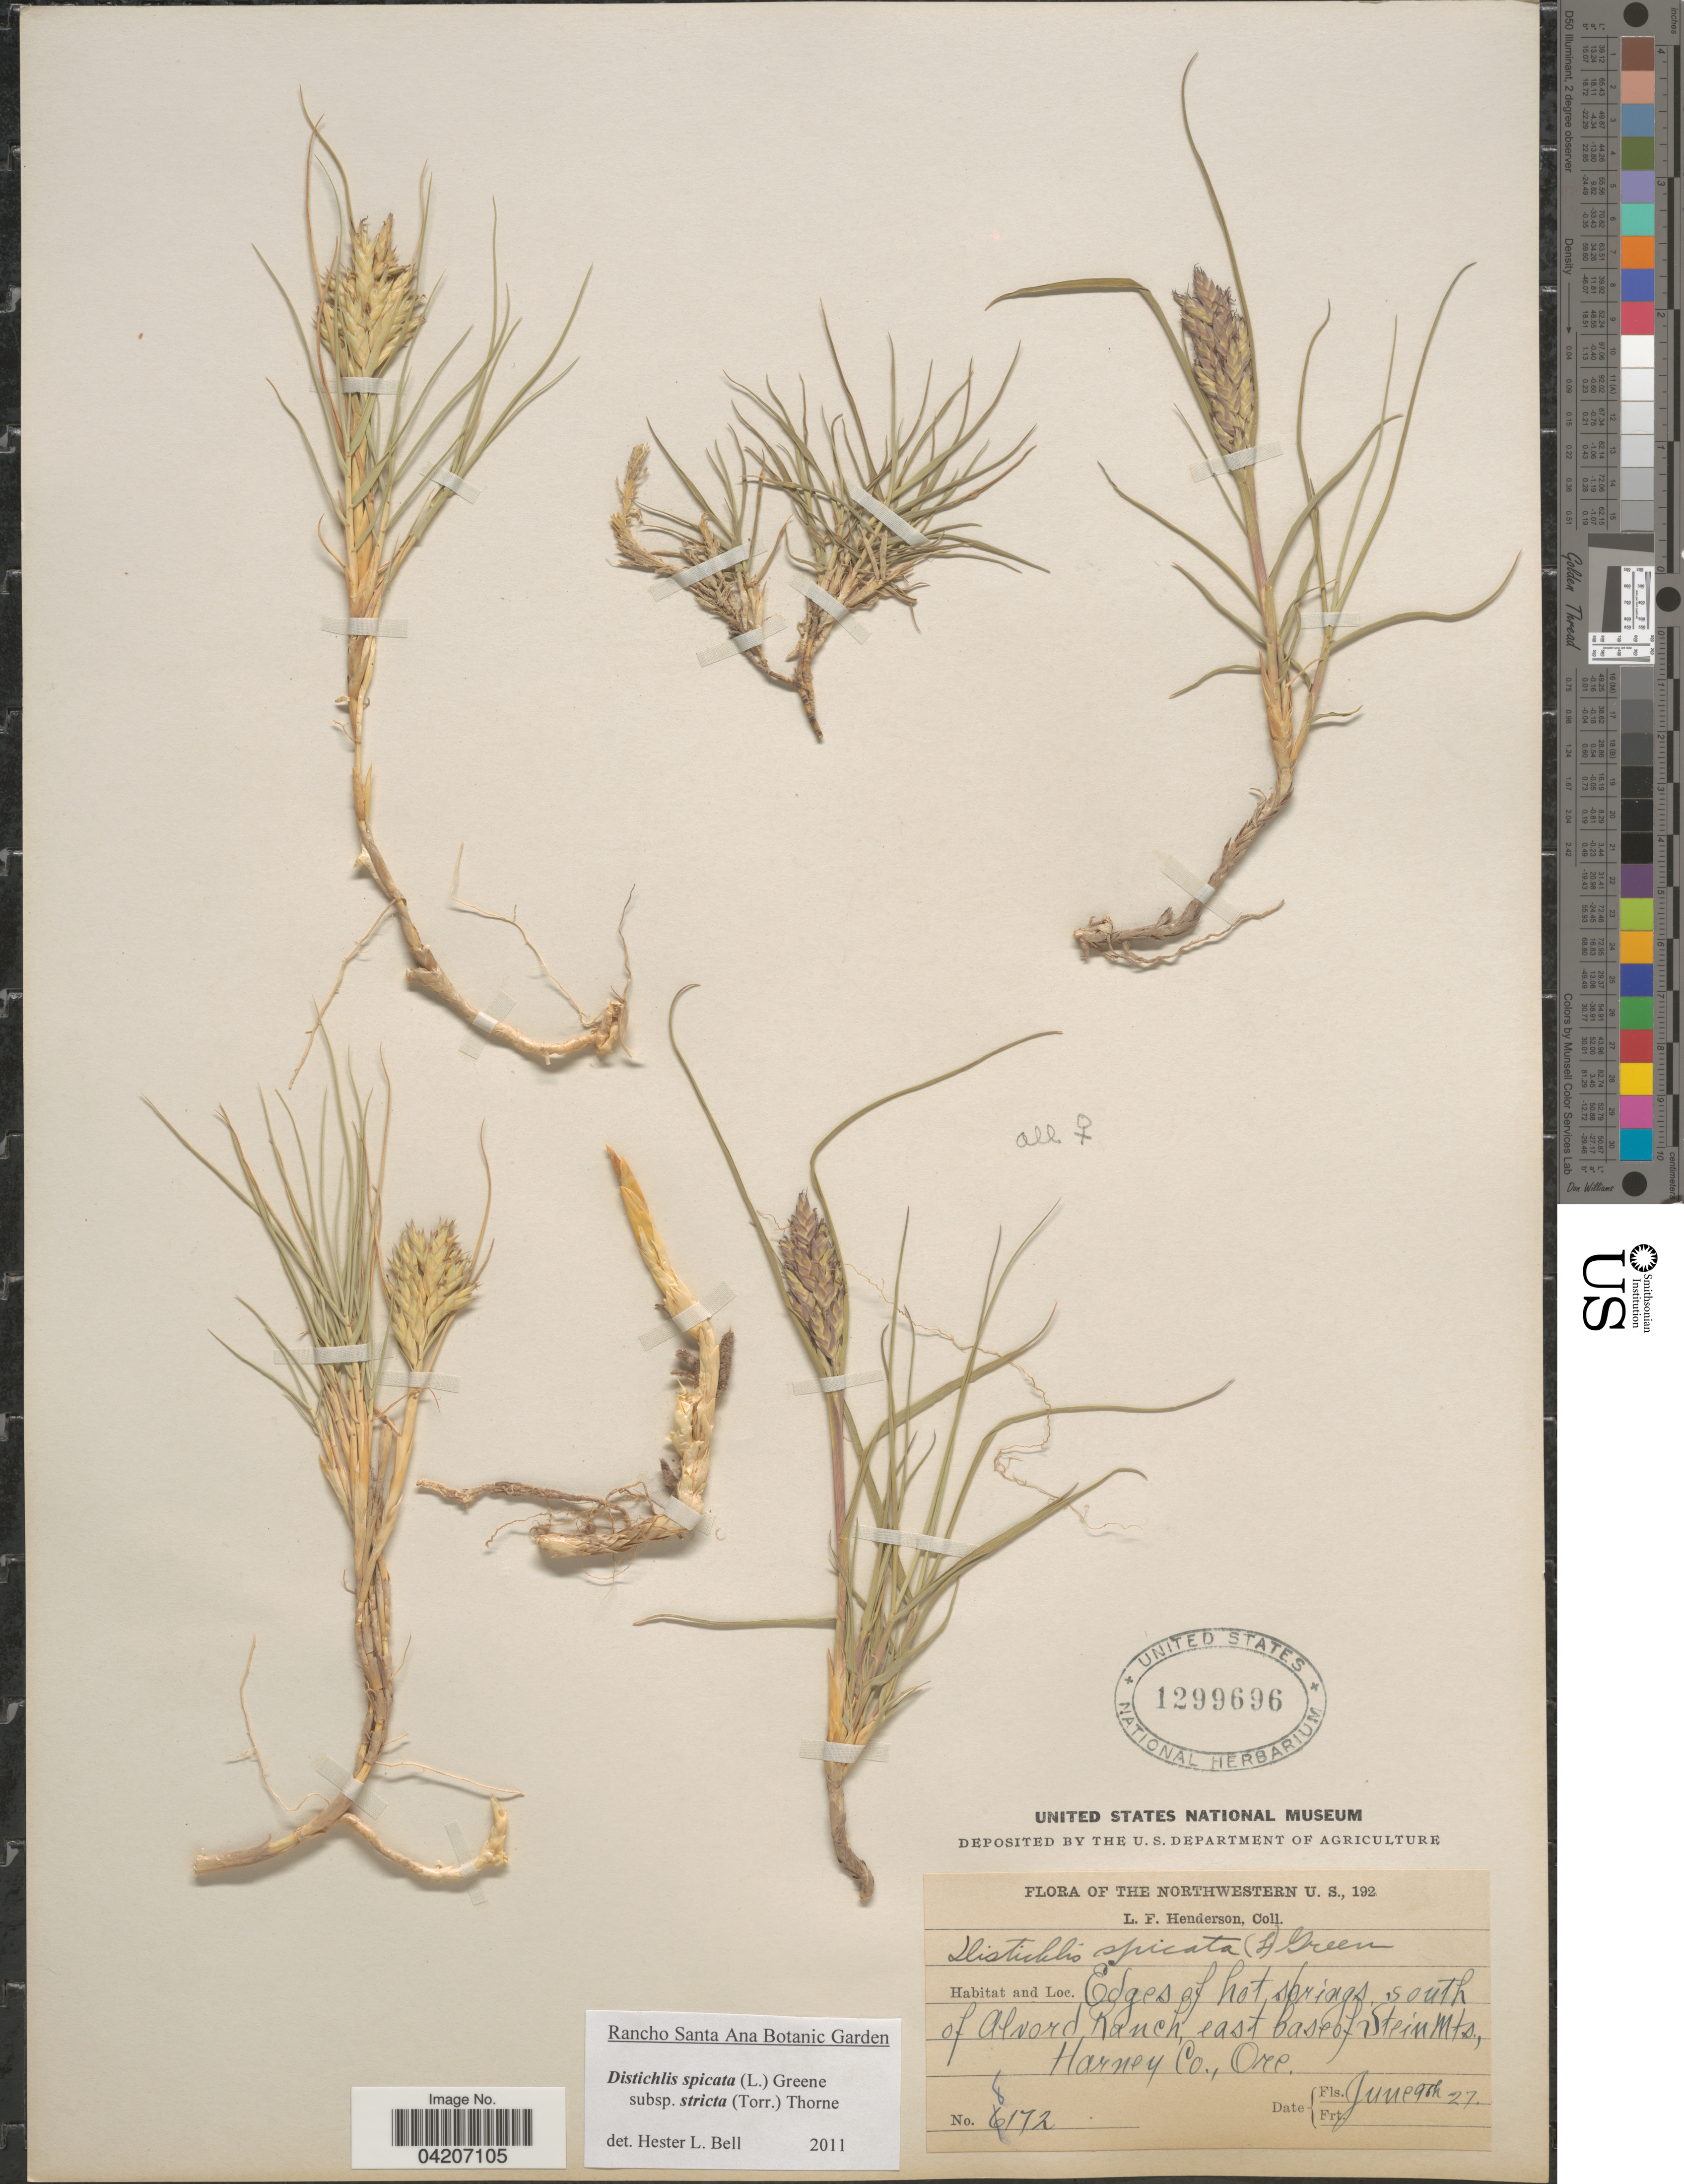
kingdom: Plantae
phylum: Tracheophyta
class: Liliopsida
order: Poales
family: Poaceae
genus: Distichlis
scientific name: Distichlis spicata subsp. stricta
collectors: L. Henderson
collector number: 8172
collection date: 1927-06-09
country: United States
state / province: Oregon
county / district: Harney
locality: Northwestern U.S. Edges of hot springs, south of Alvord Ranch, east base of Stein Mts., Harney Co.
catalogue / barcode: US 1299696